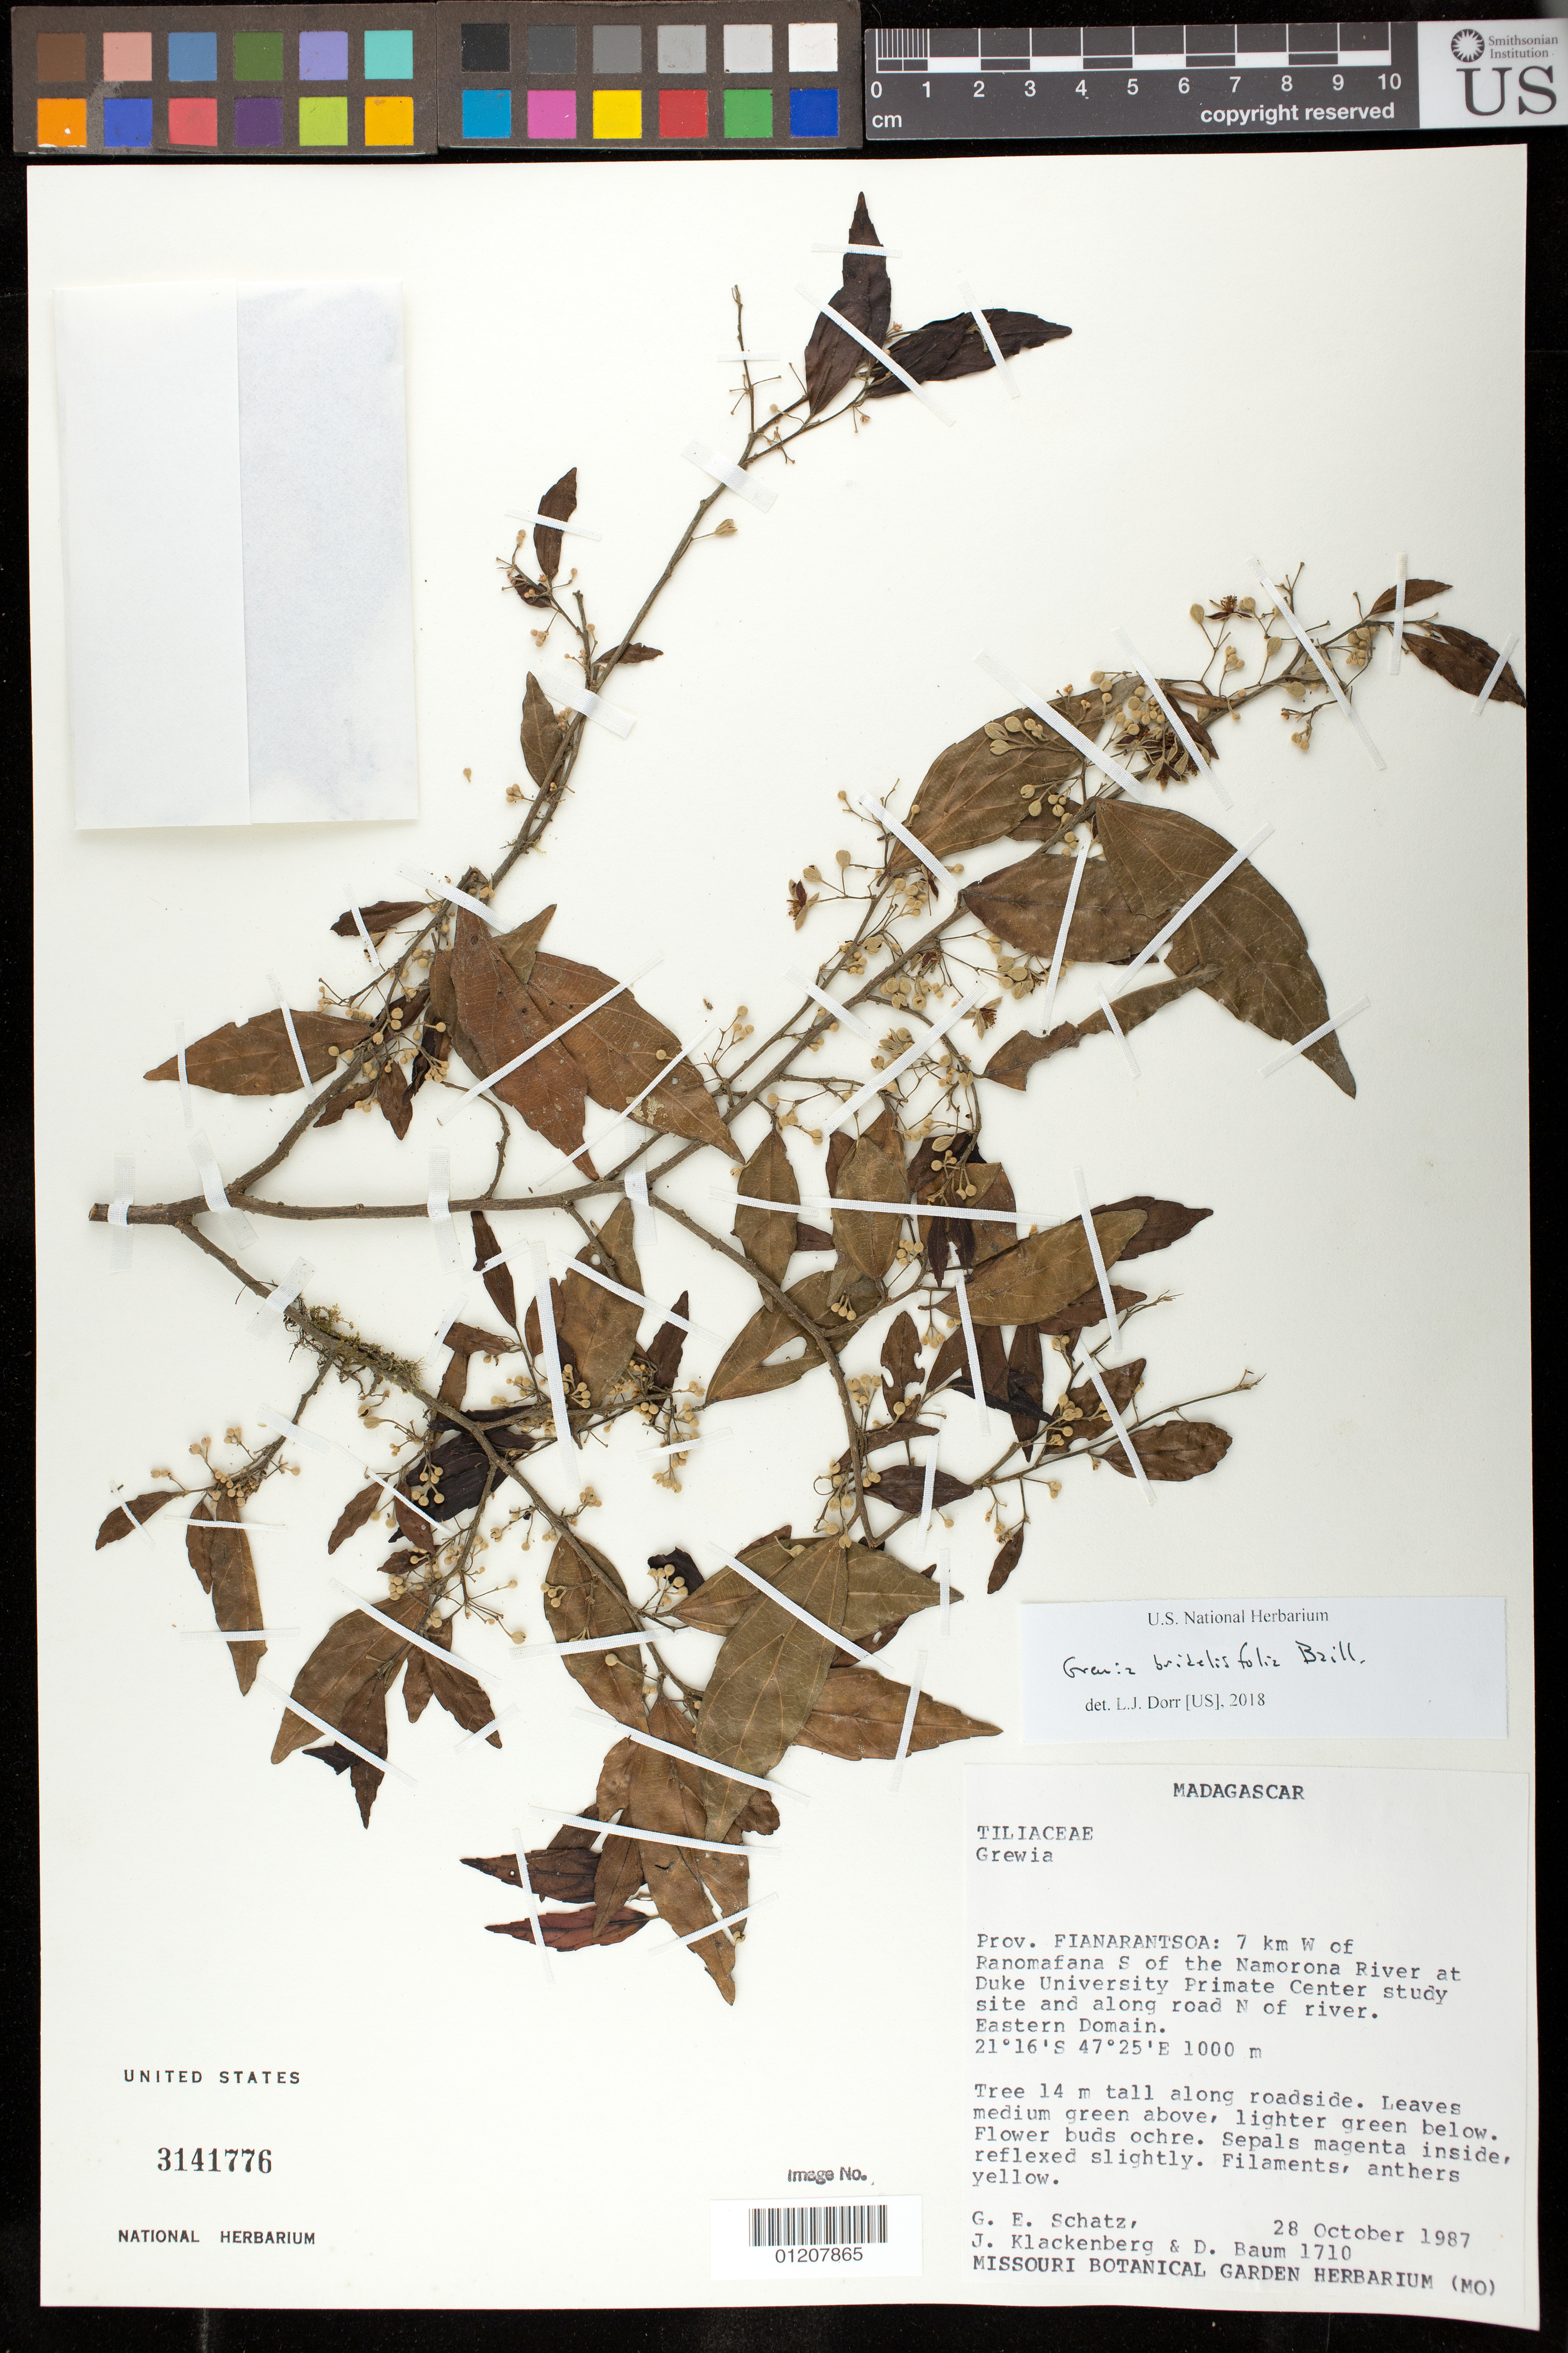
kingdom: Plantae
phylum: Tracheophyta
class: Magnoliopsida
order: Malvales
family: Malvaceae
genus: Grewia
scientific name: Grewia brideliifolia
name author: Baill.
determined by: Dorr, L. J., (BOT), Smithsonian Institution - National Museum of Natural History (UNITED STATES)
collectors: G. Schatz, J. Klackenberg & D. Baum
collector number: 1710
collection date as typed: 28 Oct 1987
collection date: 1987-10-28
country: Madagascar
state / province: Vatovavy Fitovinany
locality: Prov. Fianarantsoa: 7 km W of Ranomafana S of the Namorona River at Duke University Primate Center study site and along road N of river. Eastern Domain.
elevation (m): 1000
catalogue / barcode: US 3141776